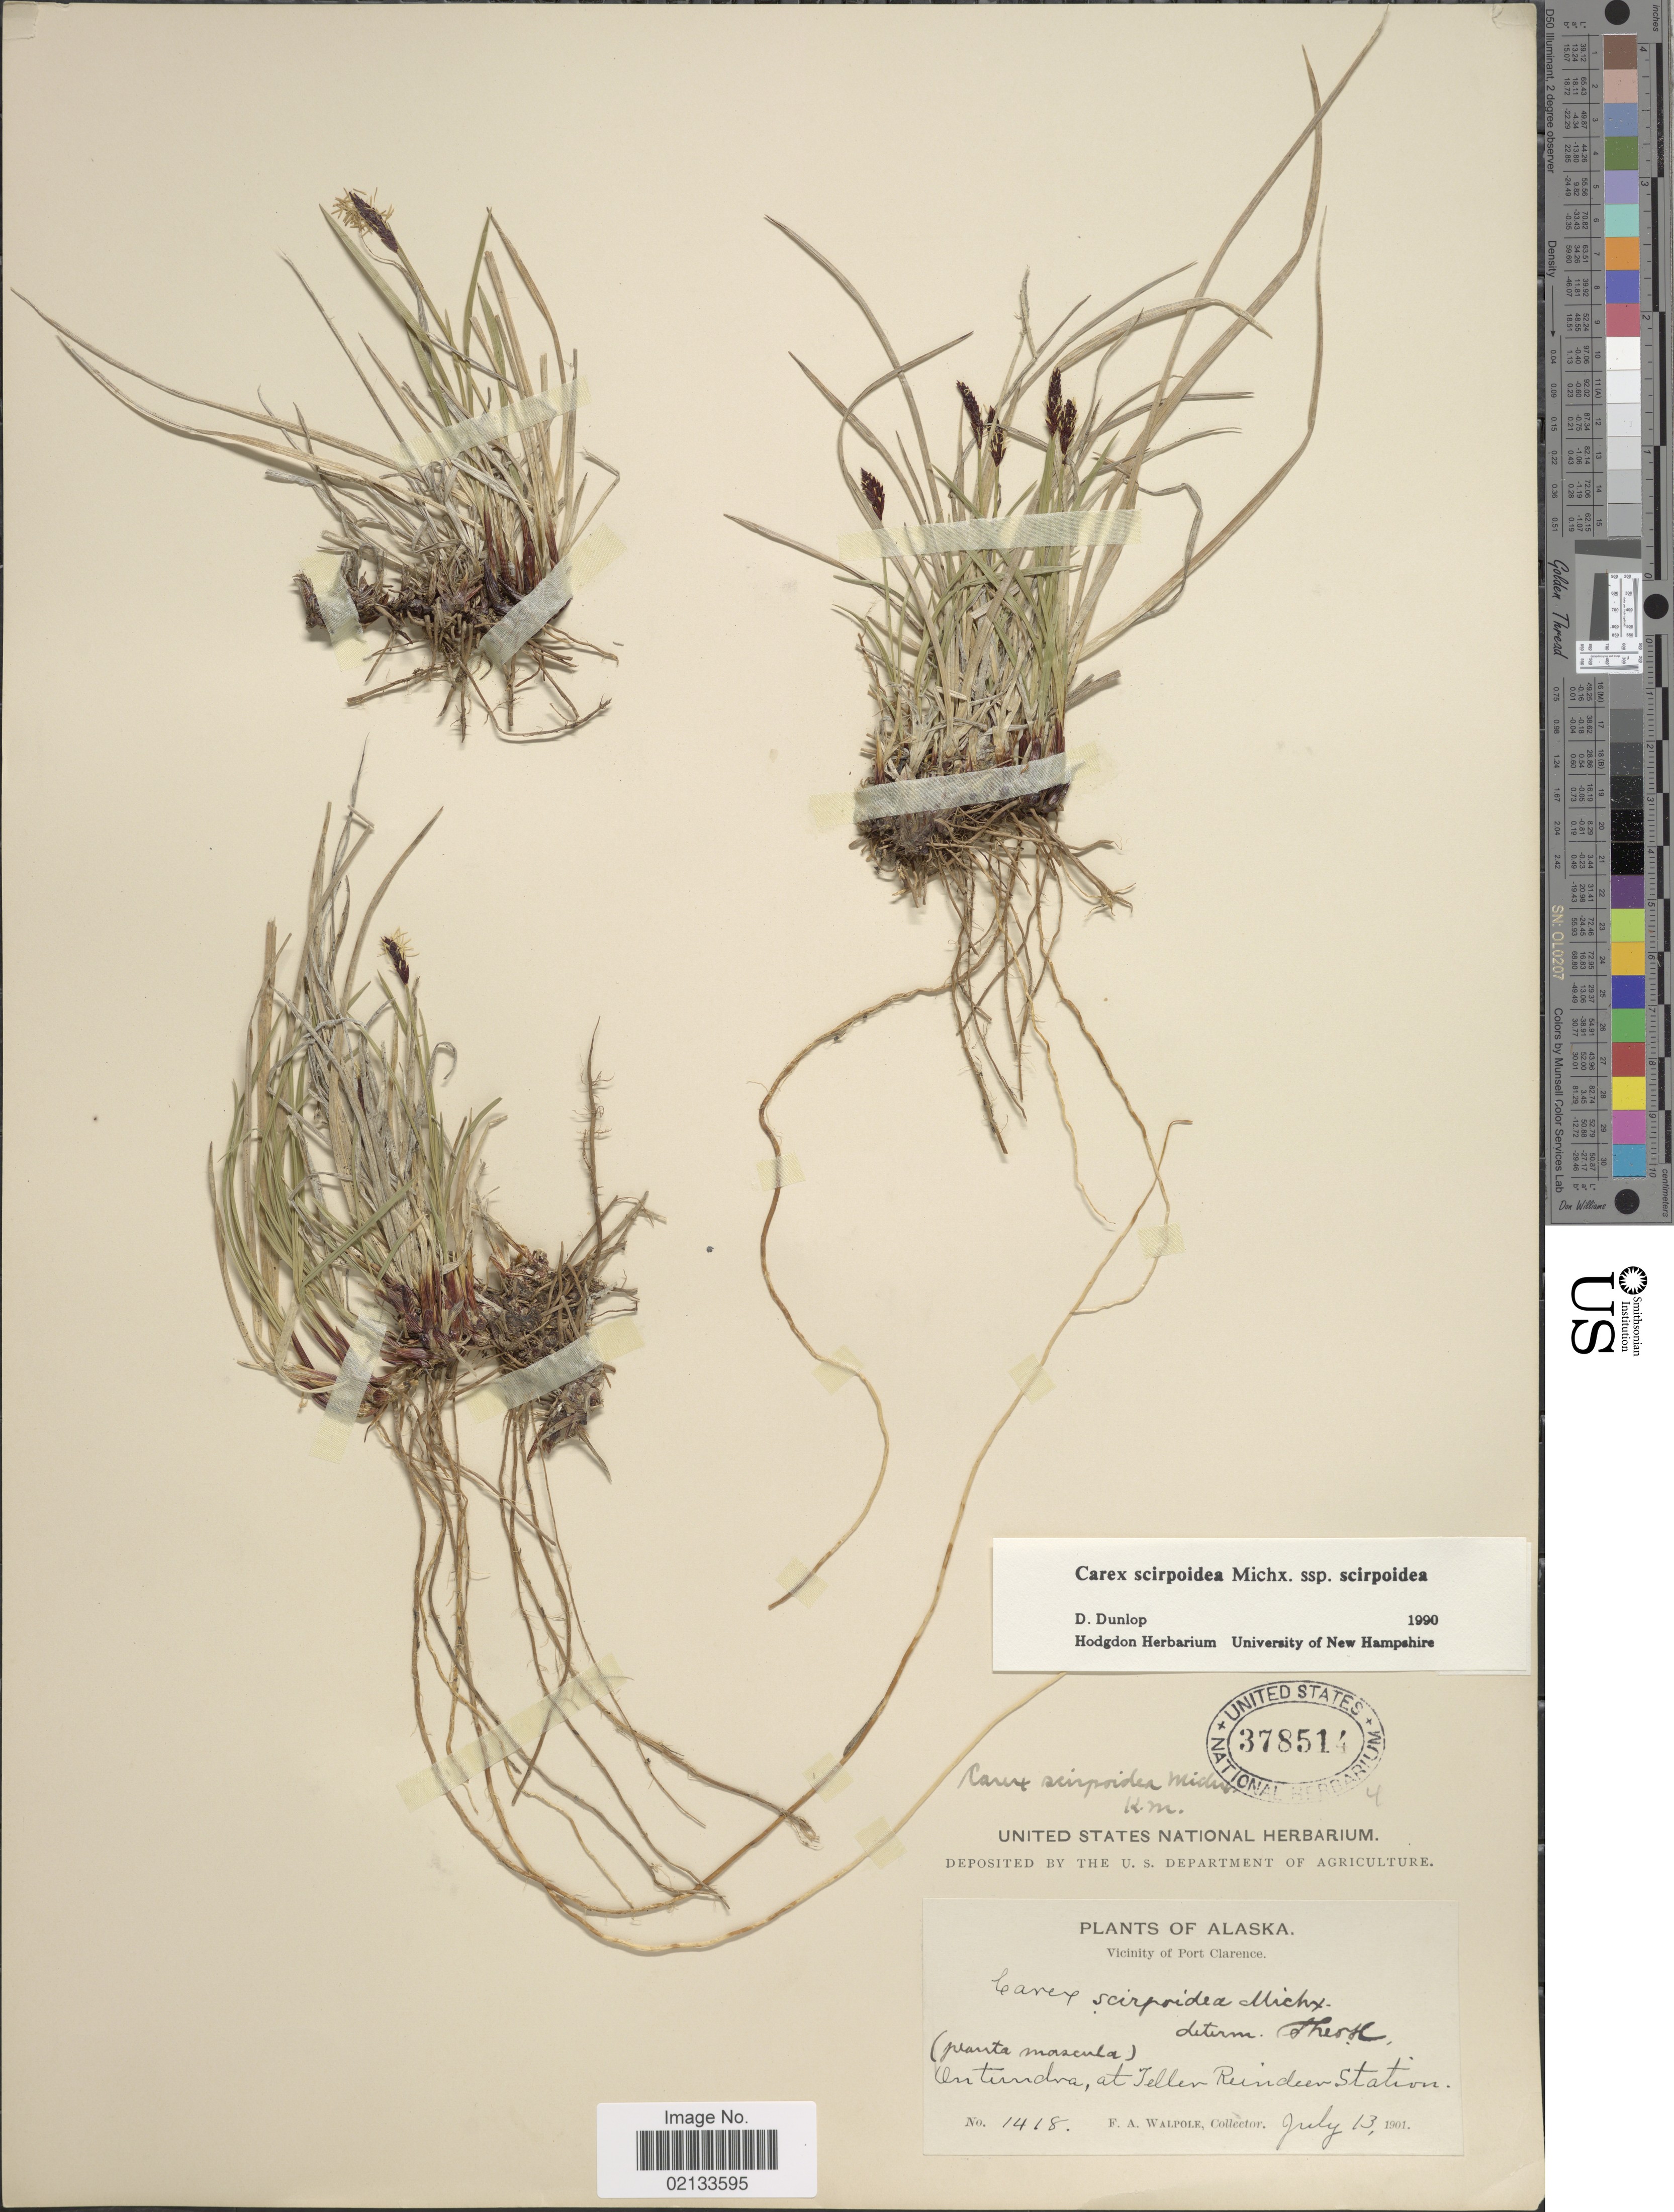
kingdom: Plantae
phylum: Tracheophyta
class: Liliopsida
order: Poales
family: Cyperaceae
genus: Carex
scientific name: Carex scirpoidea subsp. scirpoidea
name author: Michx.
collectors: F. Walpole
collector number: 1418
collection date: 1901-07-13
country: United States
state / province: Alaska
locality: Vicinity of Port Clarence, On tundra, at Teller Reindeer Station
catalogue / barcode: US 378514